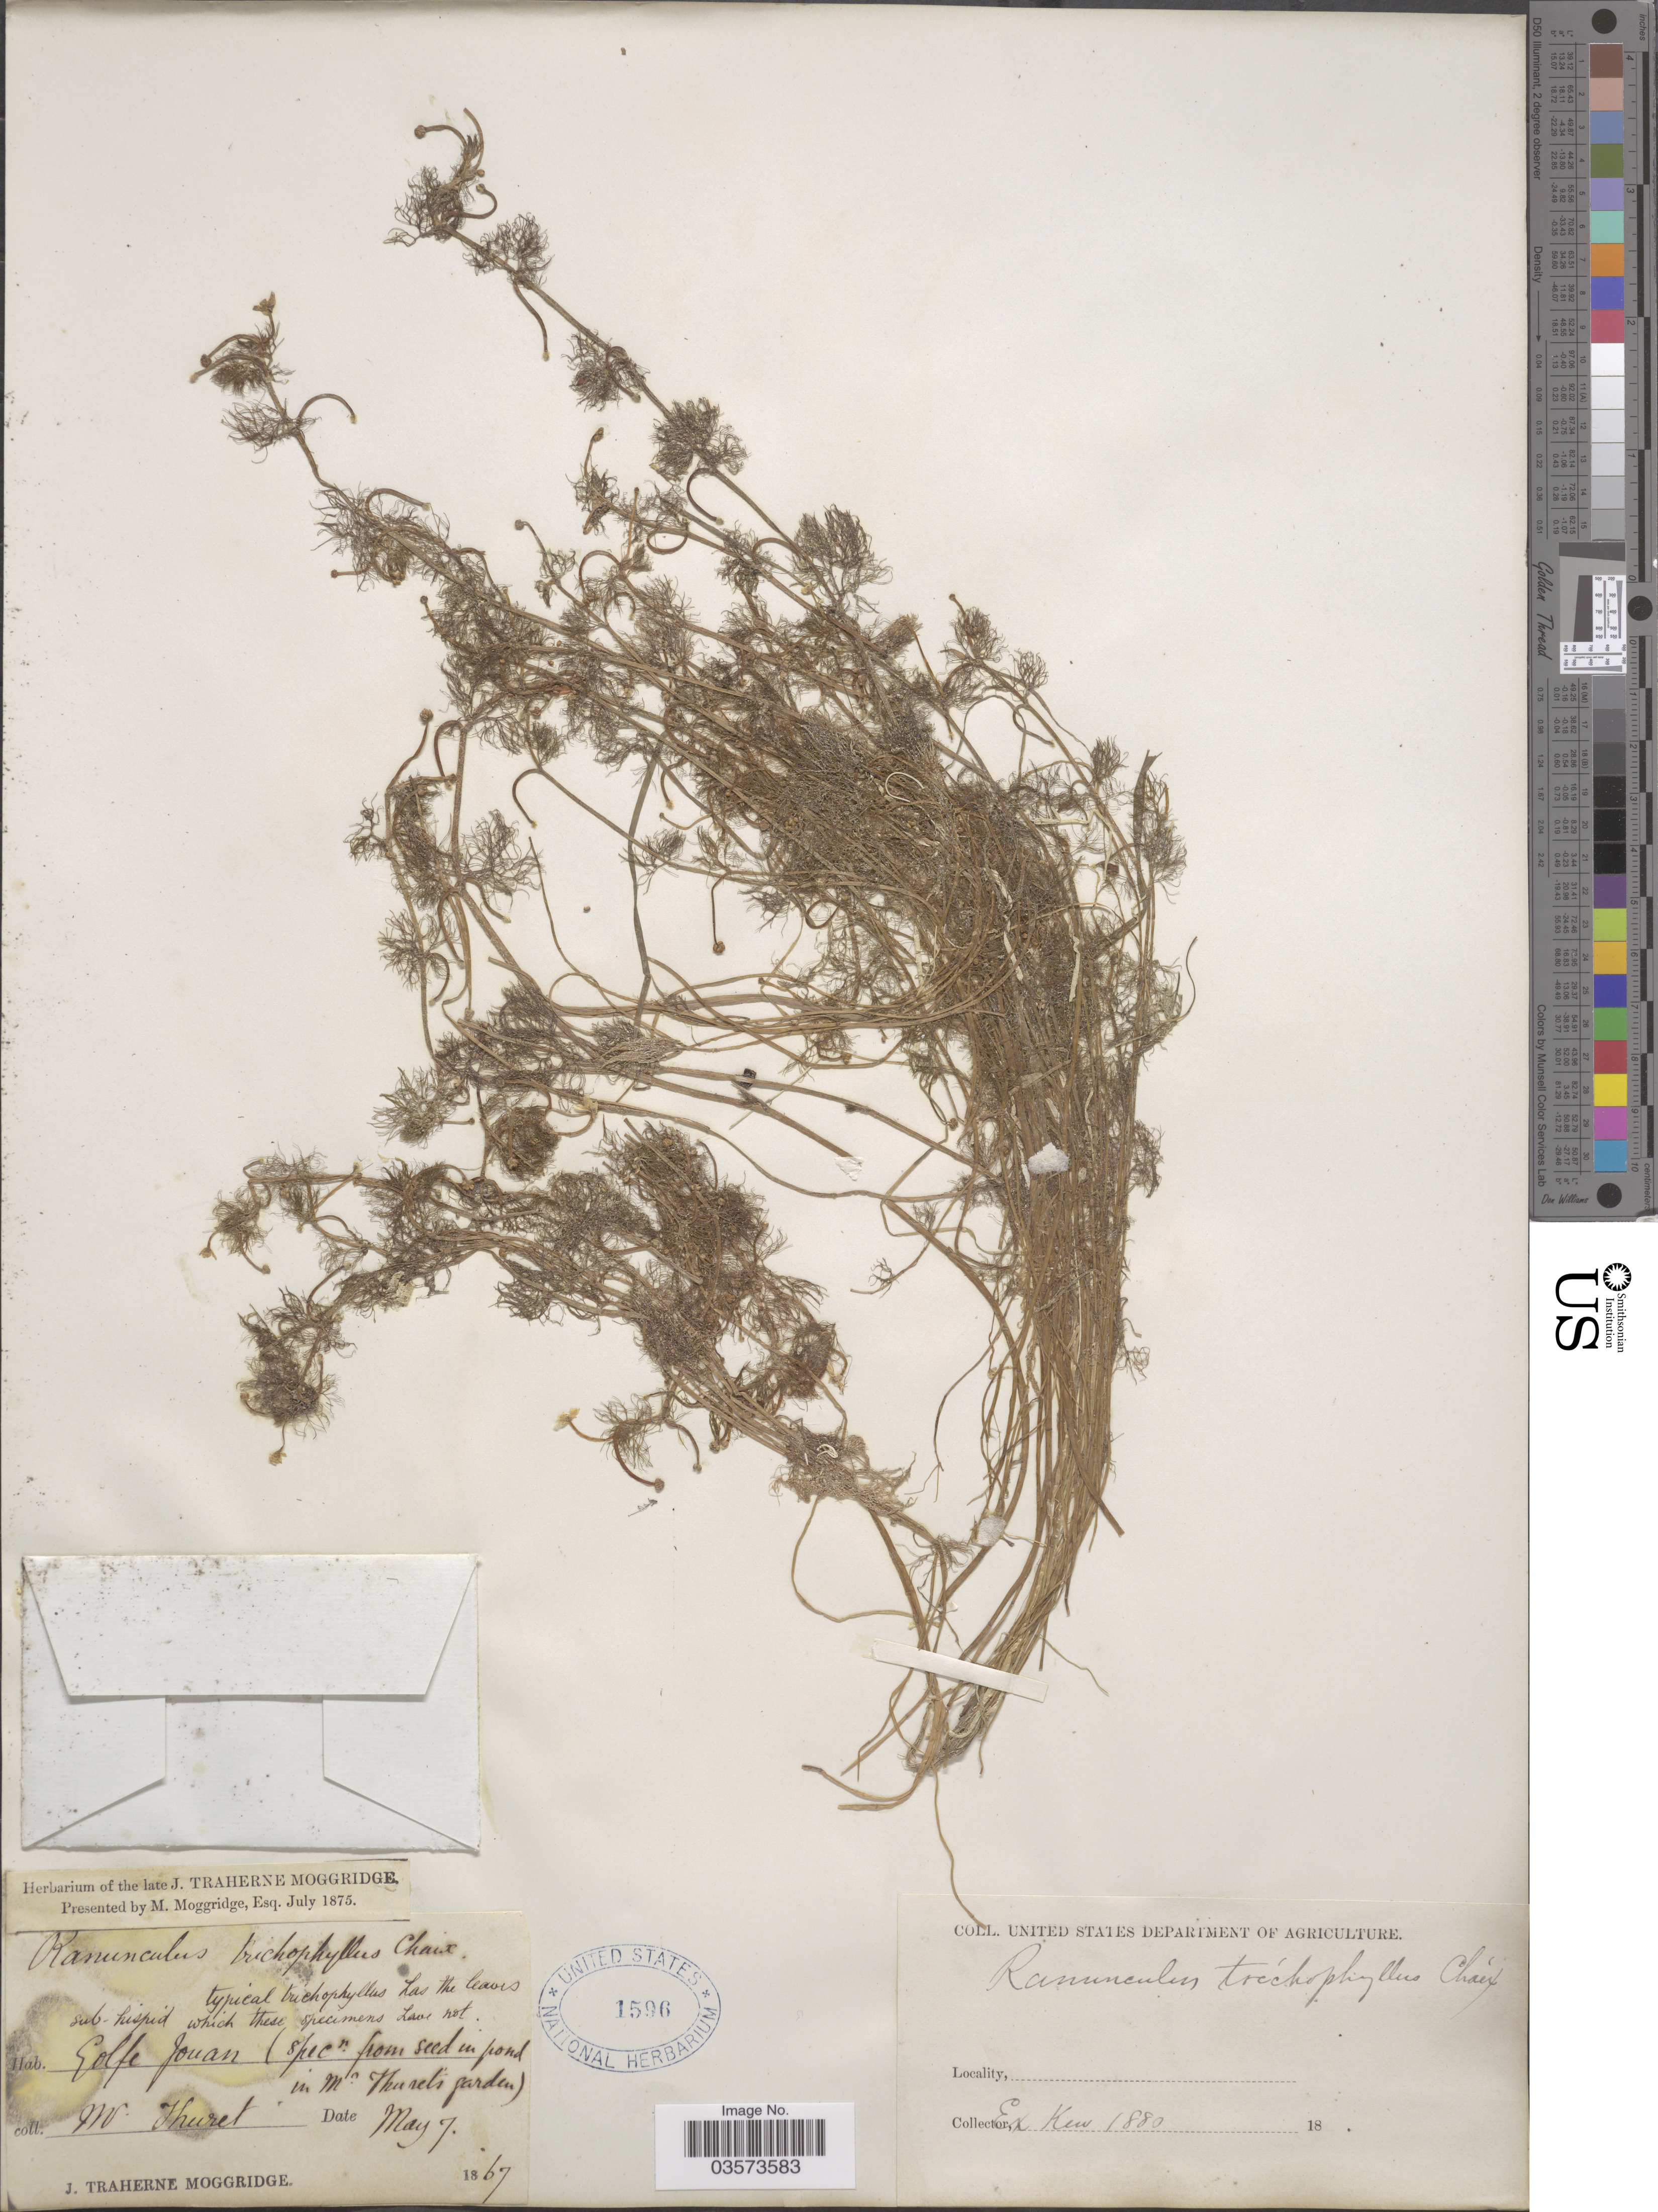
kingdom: Plantae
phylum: Tracheophyta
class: Magnoliopsida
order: Ranunculales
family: Ranunculaceae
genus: Ranunculus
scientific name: Ranunculus trichophyllus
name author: Chaix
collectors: -. Thuret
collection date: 1867-05-07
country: France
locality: Golfe Jouan.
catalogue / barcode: US 1596